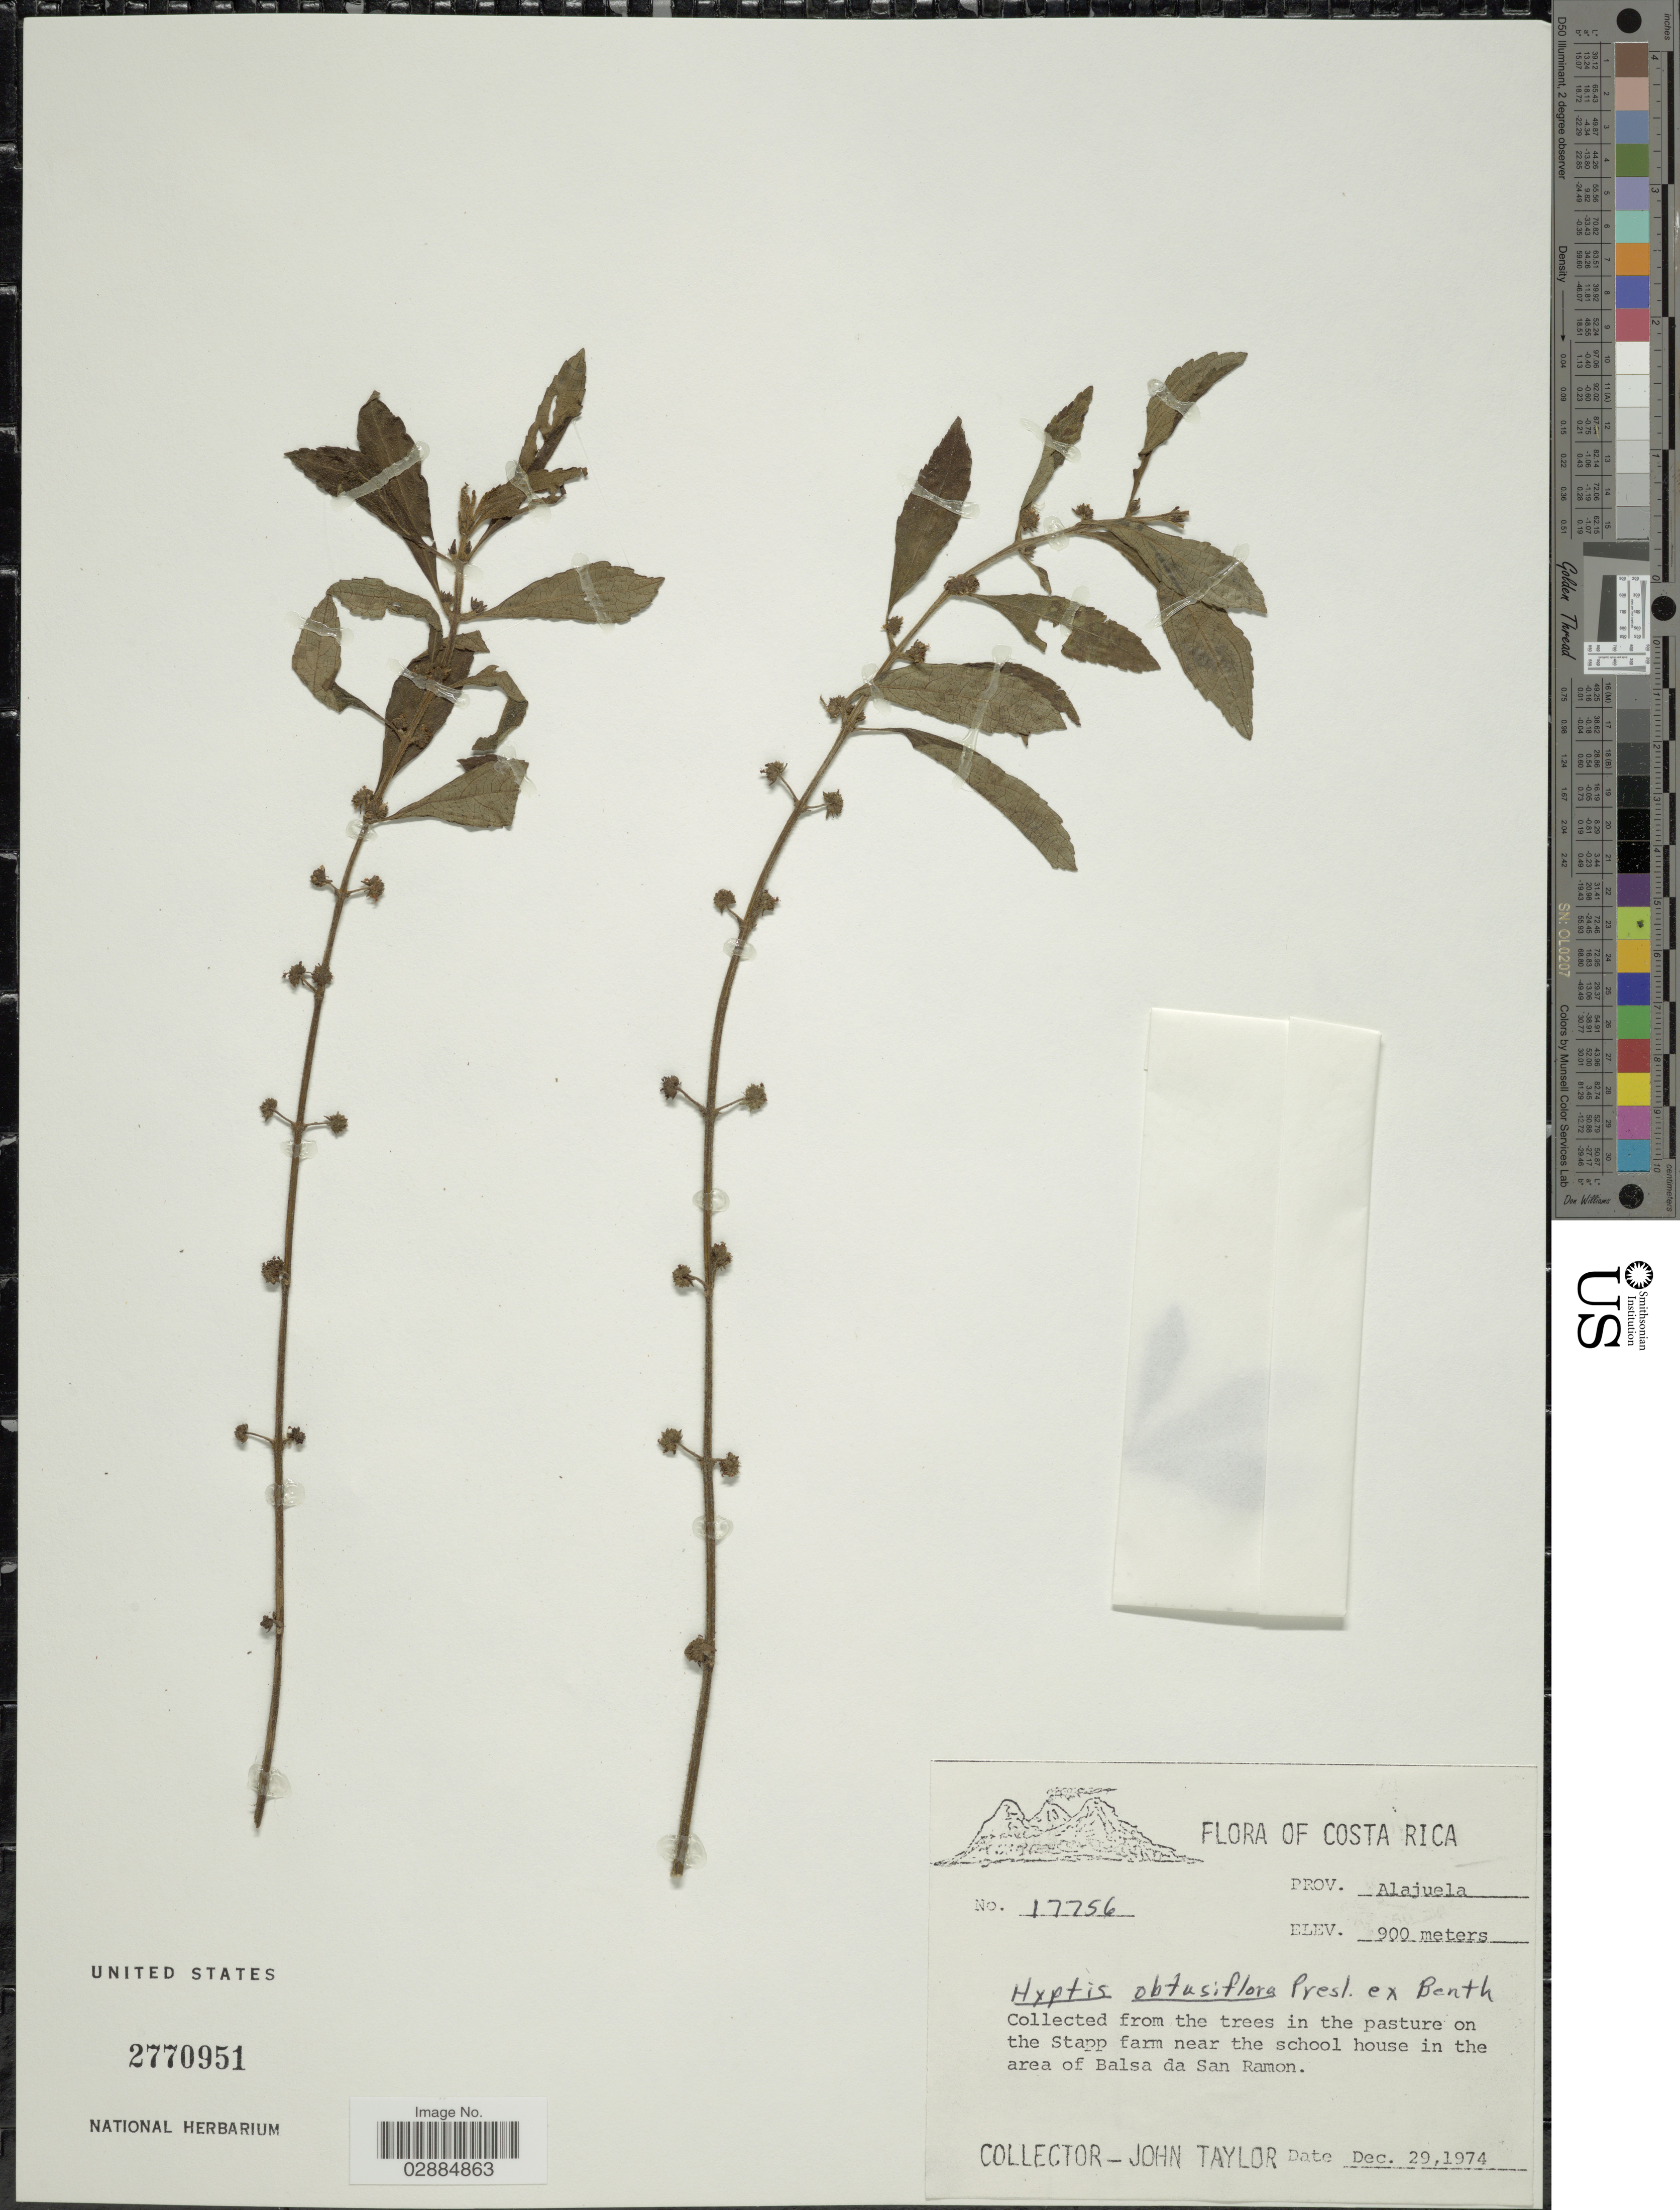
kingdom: Plantae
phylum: Tracheophyta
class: Magnoliopsida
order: Lamiales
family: Lamiaceae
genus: Hyptis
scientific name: Hyptis obtusiflora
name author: C. Presl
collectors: J. Taylor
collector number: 17756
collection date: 1974-12-29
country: Costa Rica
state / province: Alajuela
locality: On the Stapp Farm near the school house in the area of Balsa da San Ramon.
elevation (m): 900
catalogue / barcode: US 2770951